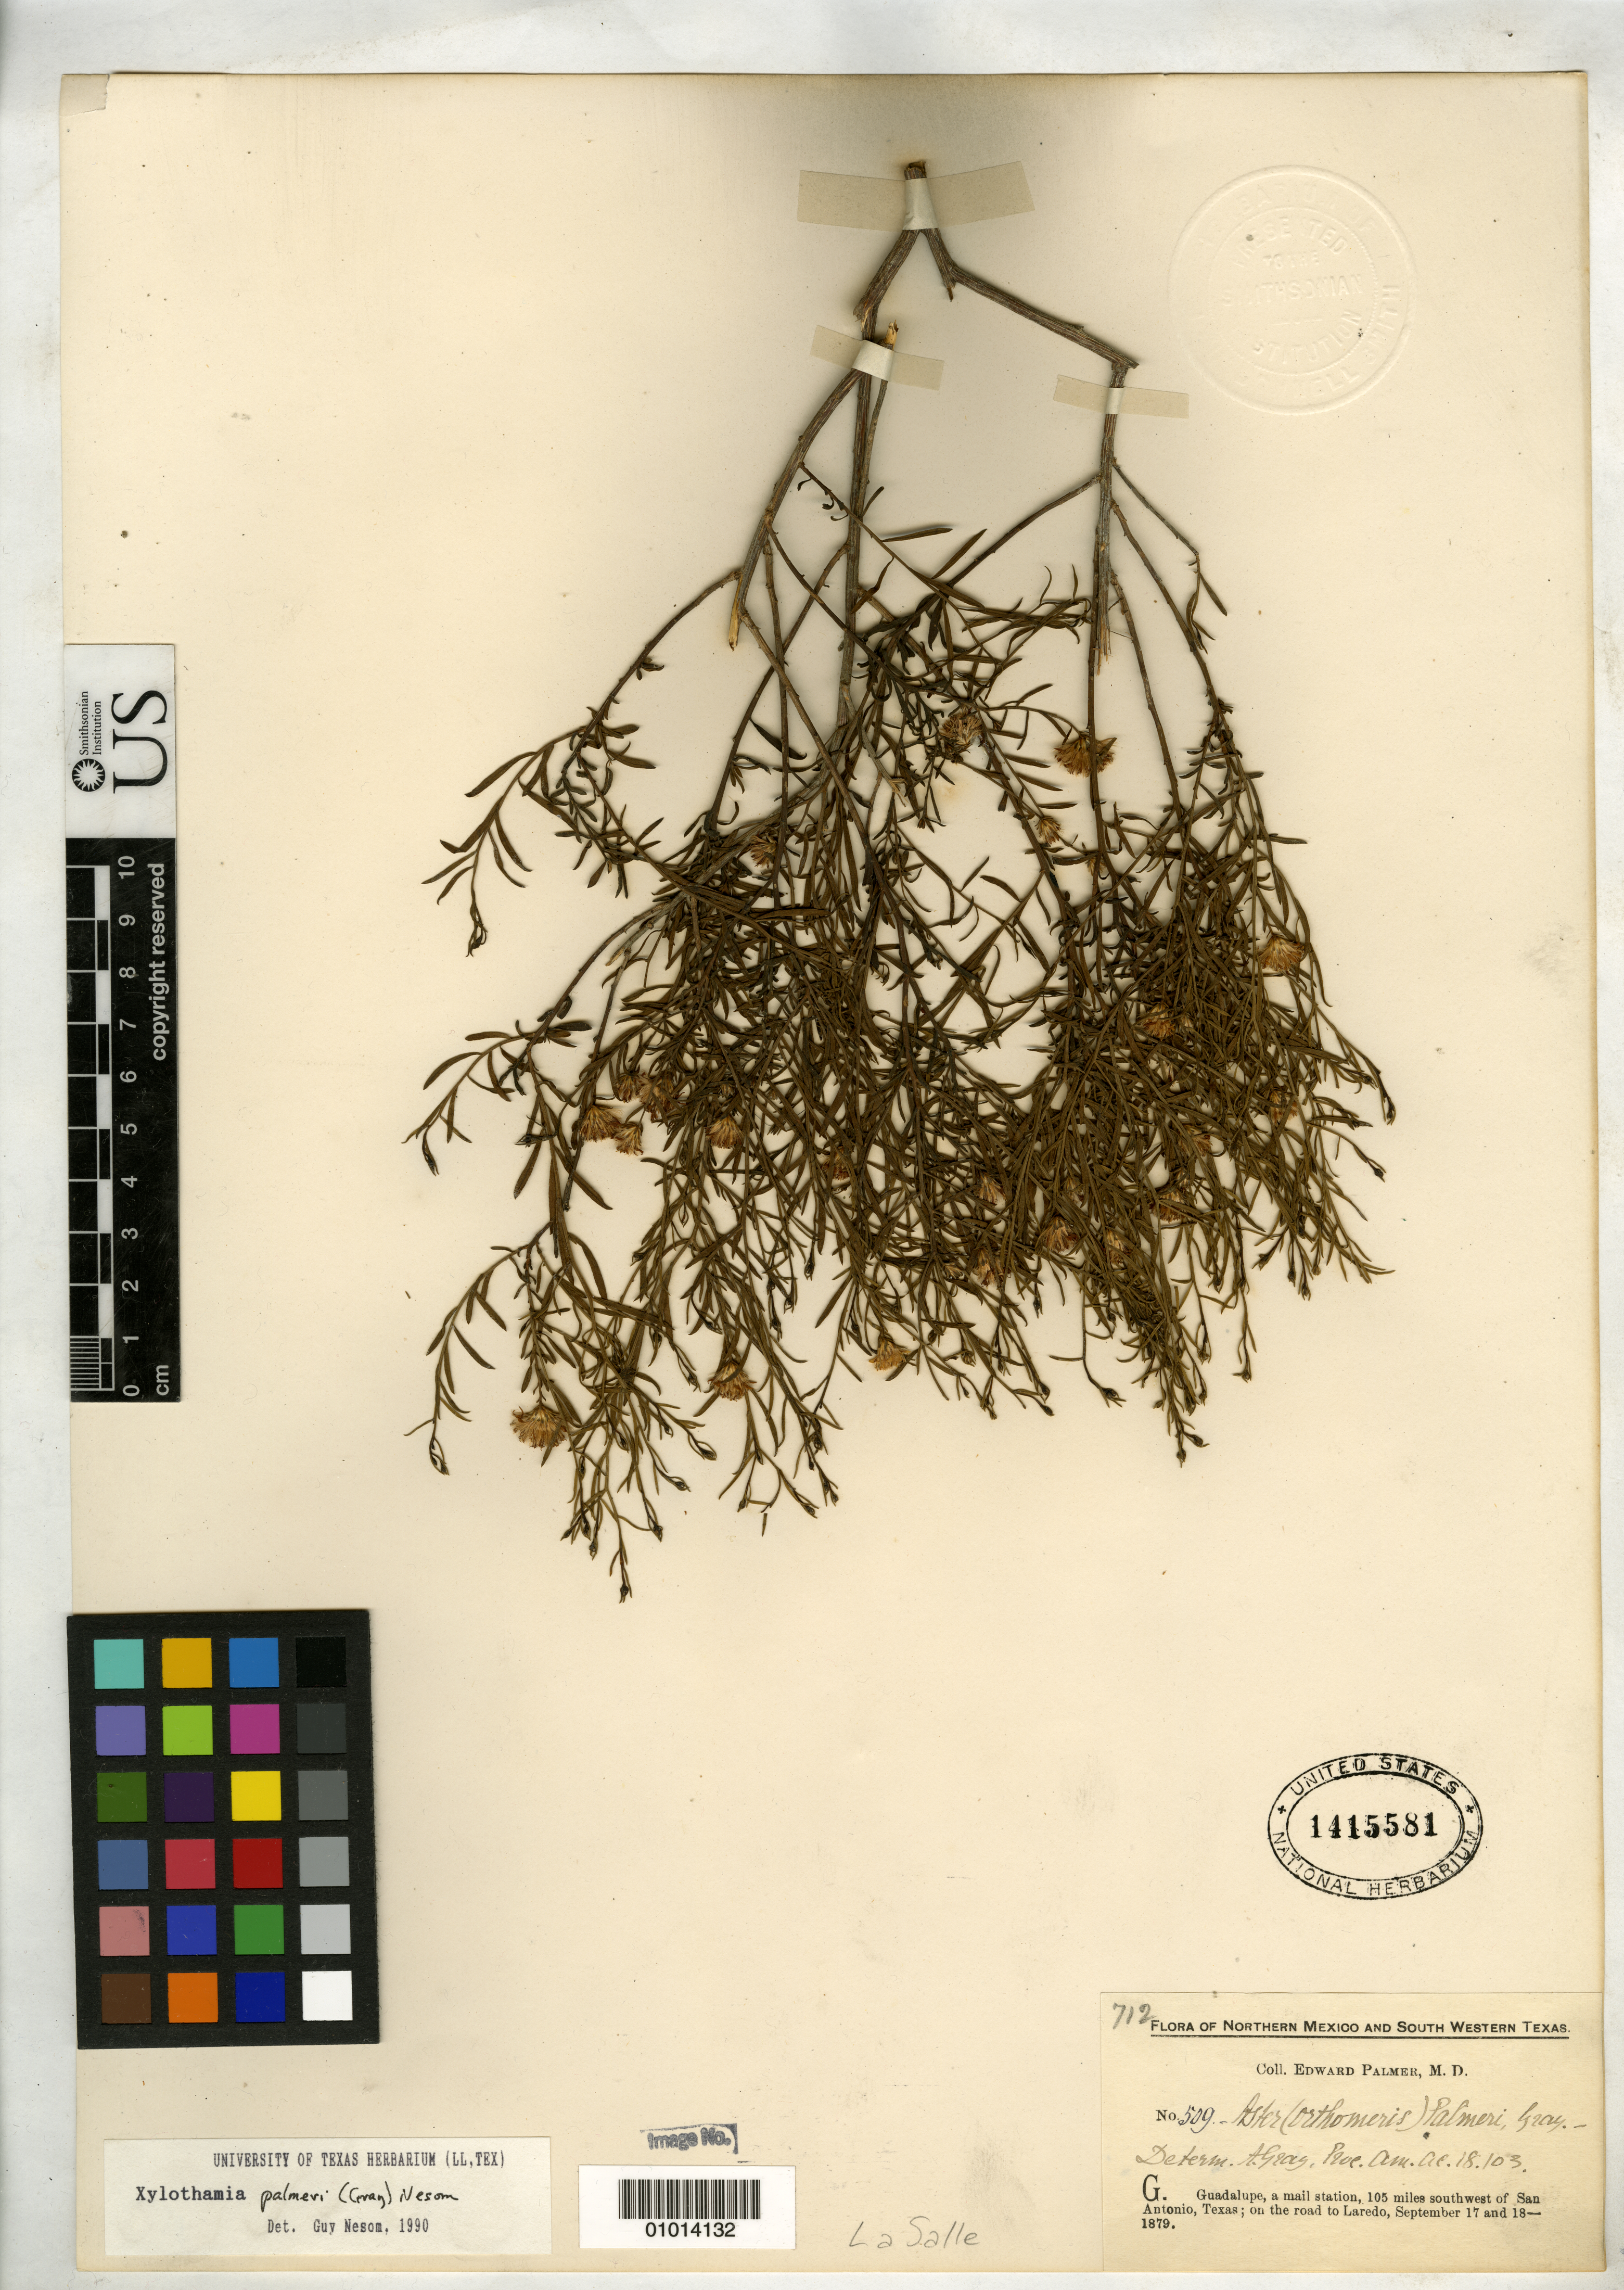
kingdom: Plantae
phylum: Tracheophyta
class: Magnoliopsida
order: Asterales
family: Asteraceae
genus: Aster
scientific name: Aster palmeri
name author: A. Gray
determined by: Nesom, Guy L.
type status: Syntype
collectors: E. Palmer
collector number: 509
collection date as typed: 17 Sep 1879 and 18 Sep 1879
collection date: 1879-09-17,1879-09-18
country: United States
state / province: Texas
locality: Guadalupe, Southwest of San Antonio.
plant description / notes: Specimen ex John Donnell Smith herbarium.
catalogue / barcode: US 1415581